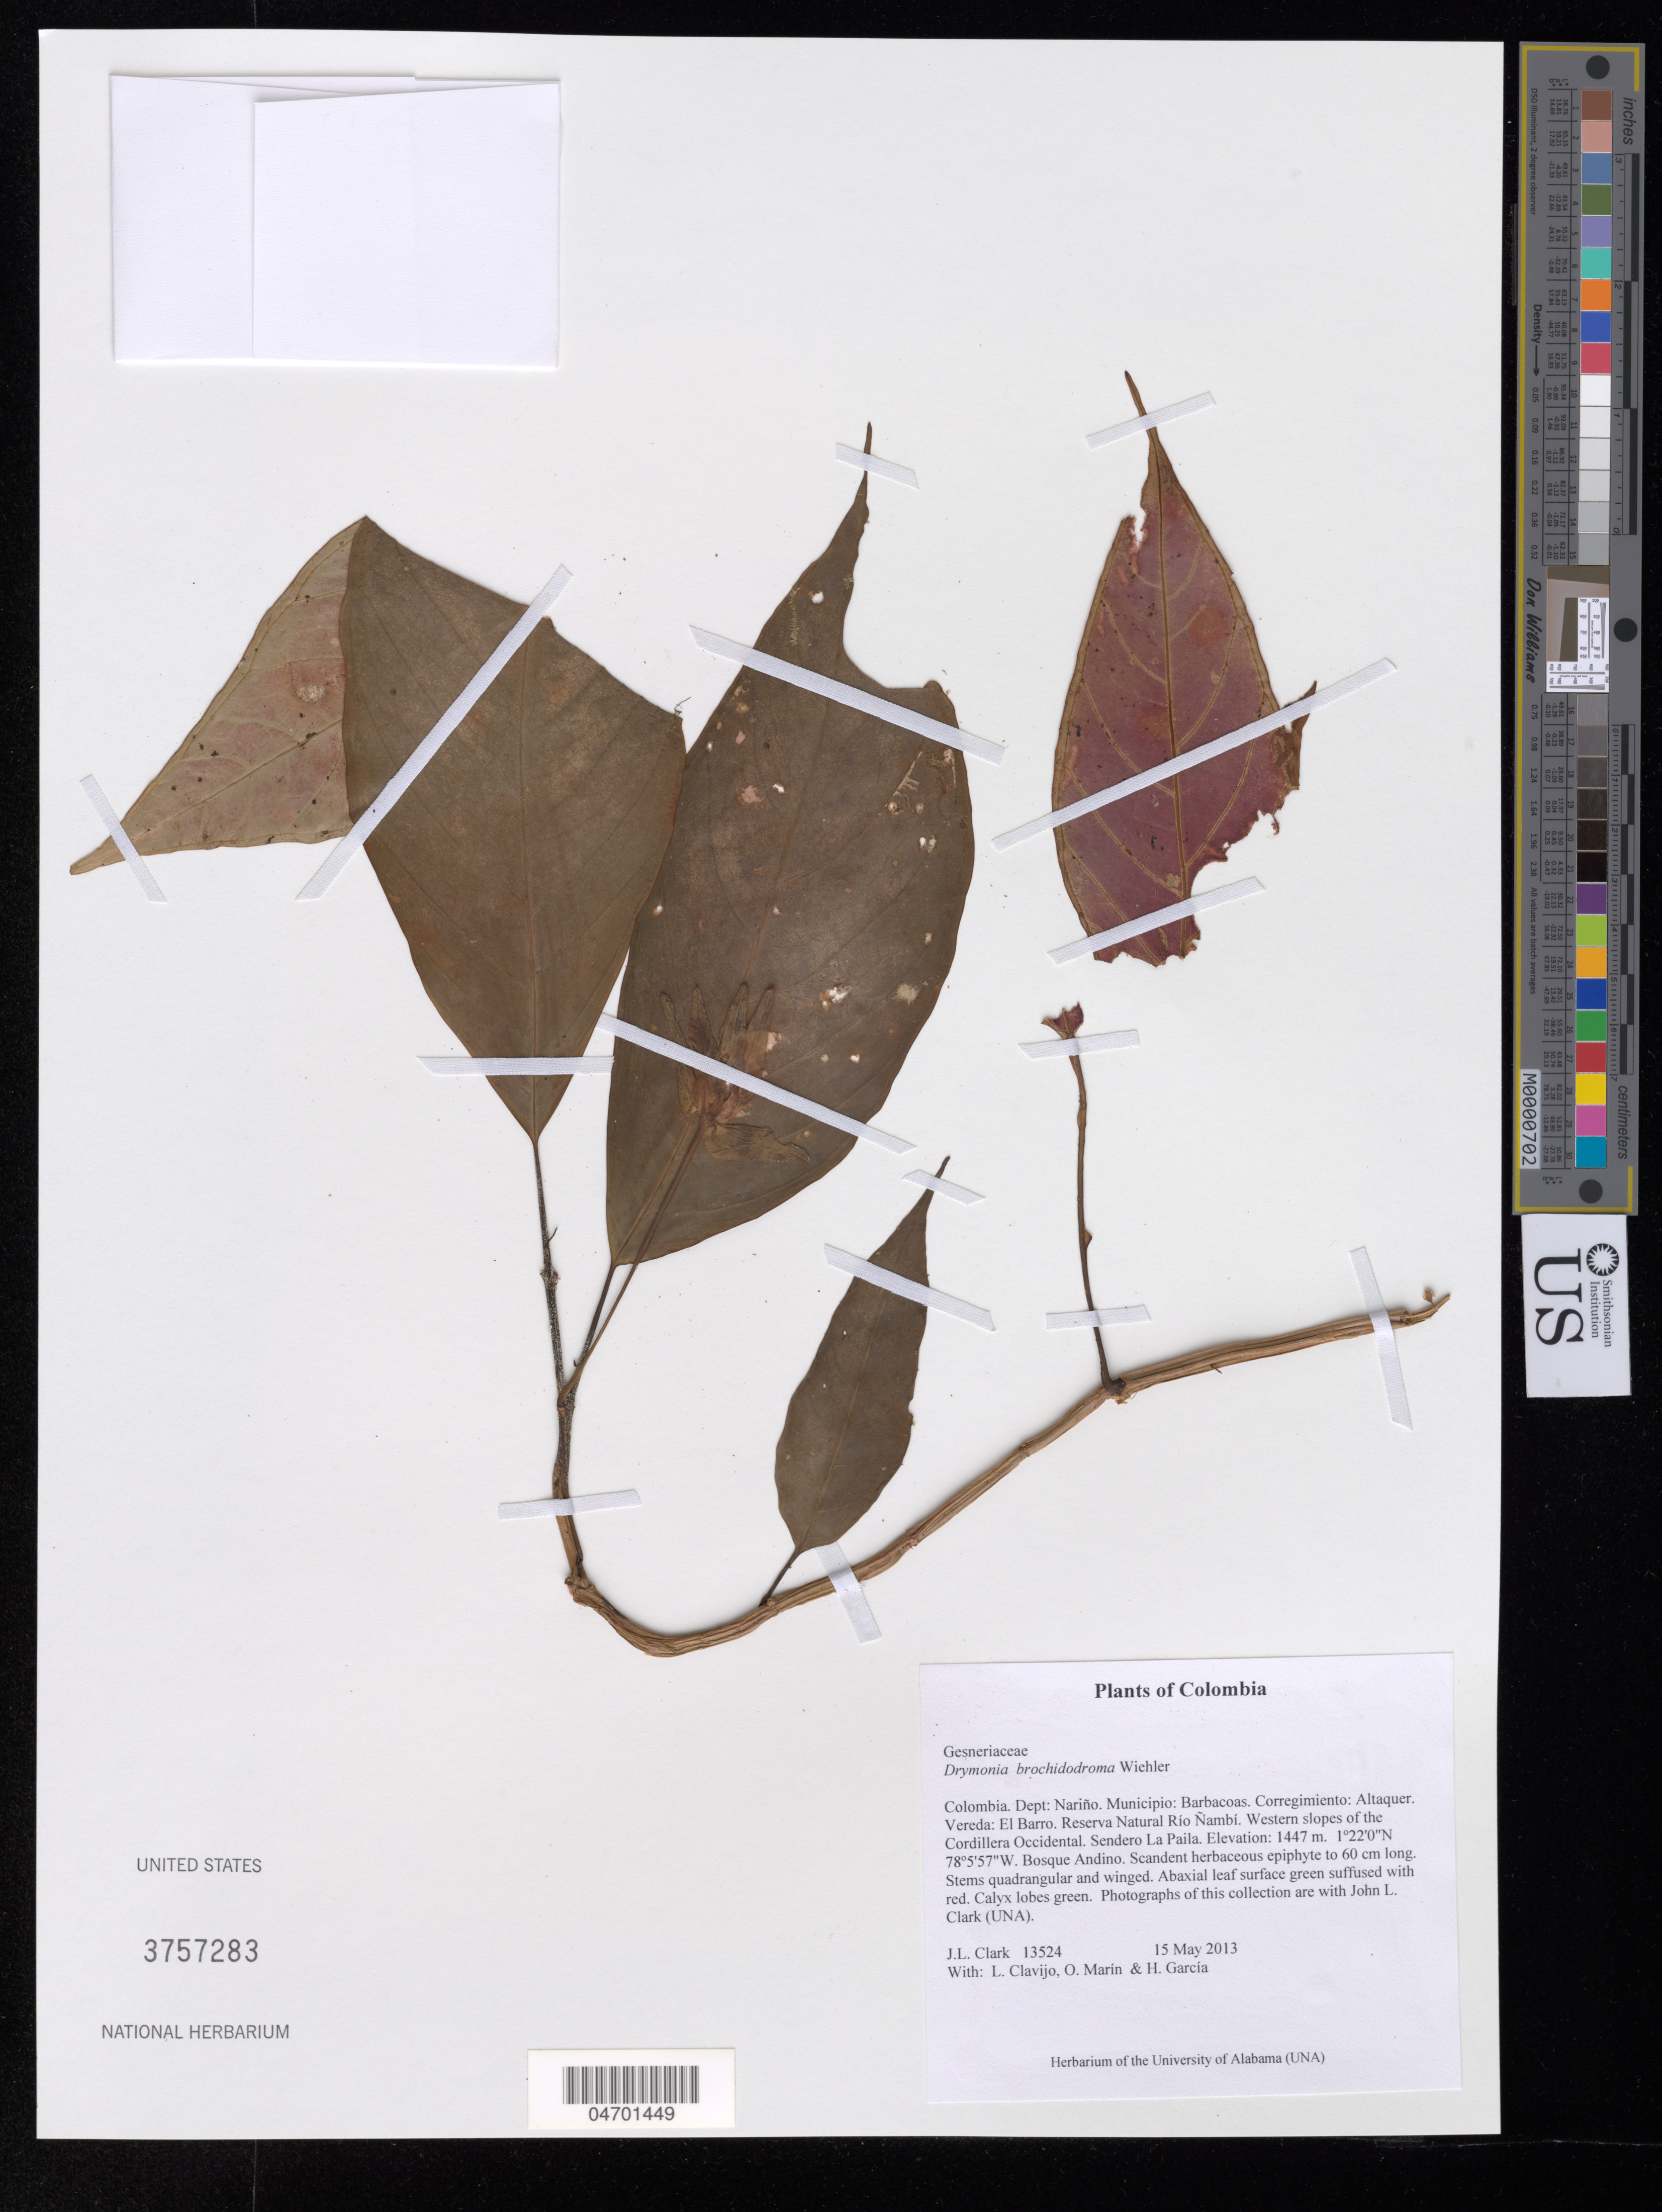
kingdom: Plantae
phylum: Tracheophyta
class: Magnoliopsida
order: Lamiales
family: Gesneriaceae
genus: Drymonia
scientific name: Drymonia brochidodroma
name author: Wiehler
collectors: J. L. Clark, L. Clavijo, J. Howieson & H. Garcia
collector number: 13524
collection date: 2013-05-15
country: Colombia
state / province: Nariño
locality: Dept: Nariño. Municipio: Barbacoas. Corregimiento: Altaquer. Vereda: El Barro. Reserva Natural Río Ñambí. Western slopes of the Cordillera Occidental. Sendero La Paila.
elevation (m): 1447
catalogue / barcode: US 3757283